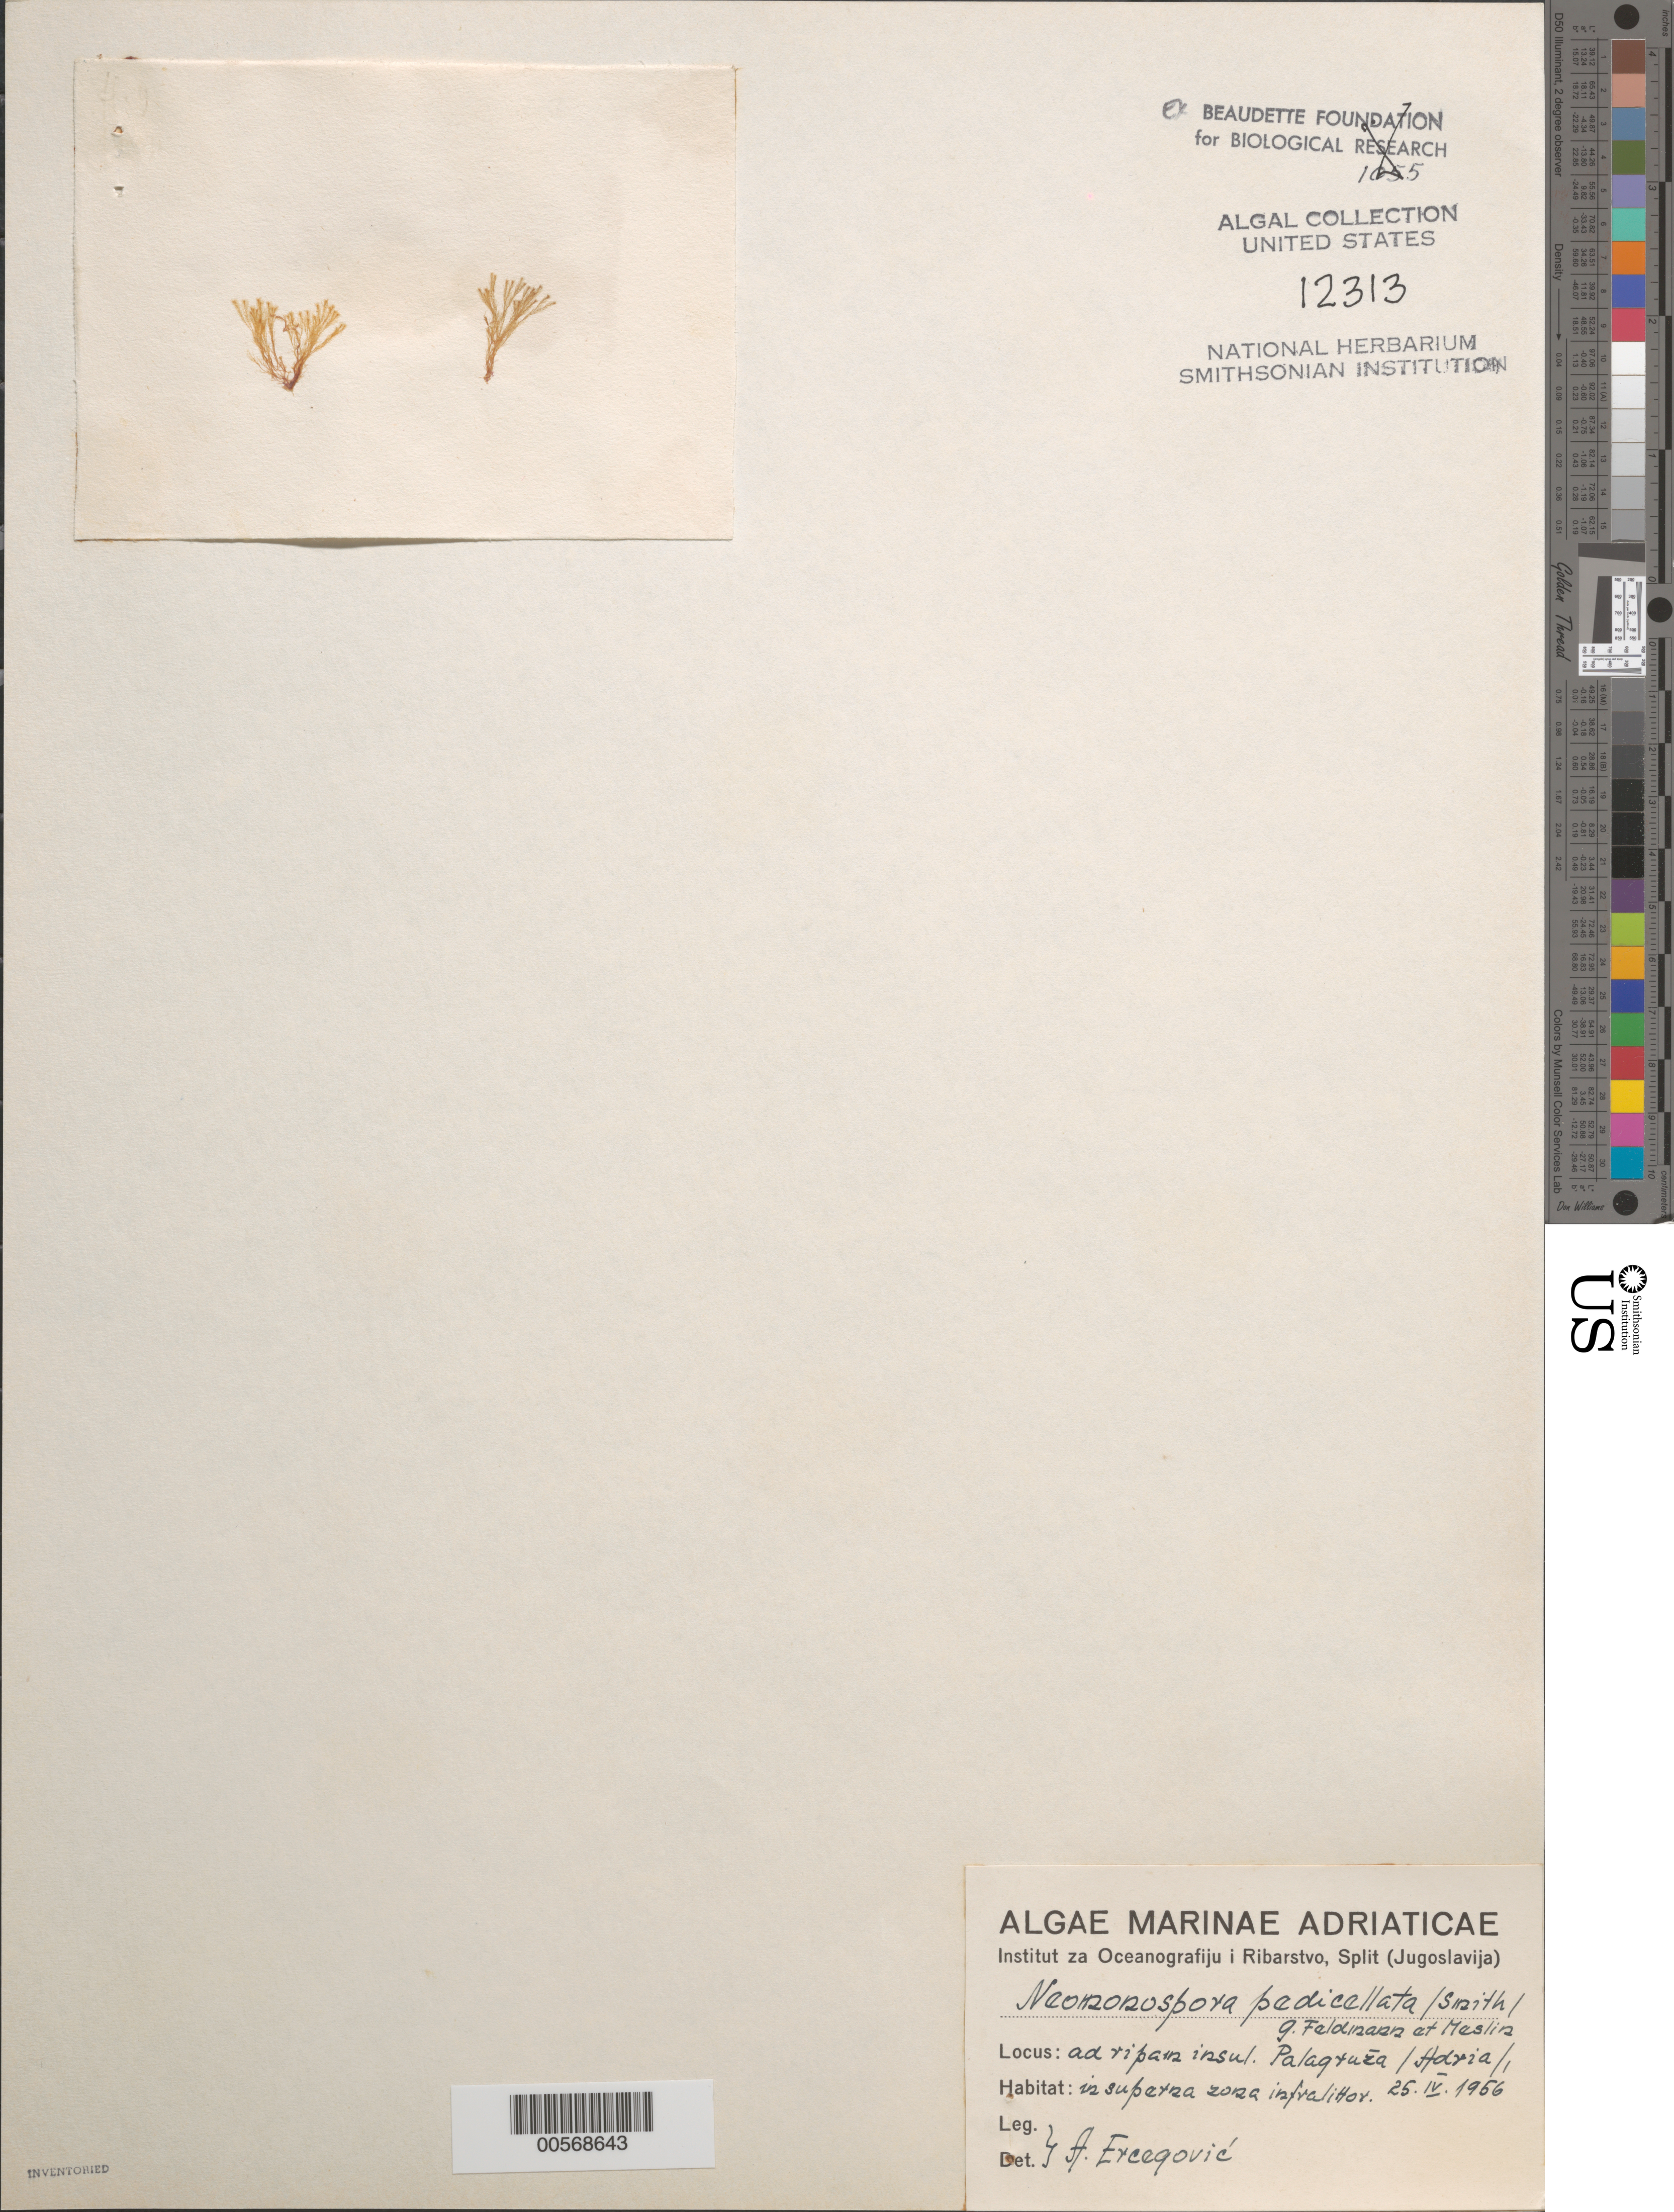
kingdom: Plantae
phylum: Rhodophyta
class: Florideophyceae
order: Ceramiales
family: Wrangeliaceae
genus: Monosporus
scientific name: Monosporus pedicellatus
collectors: A. Ercegovic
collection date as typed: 25 Apr 1956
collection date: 1956-04-25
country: Croatia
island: Palagruza Islands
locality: Adriatic Sea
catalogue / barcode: US 12313